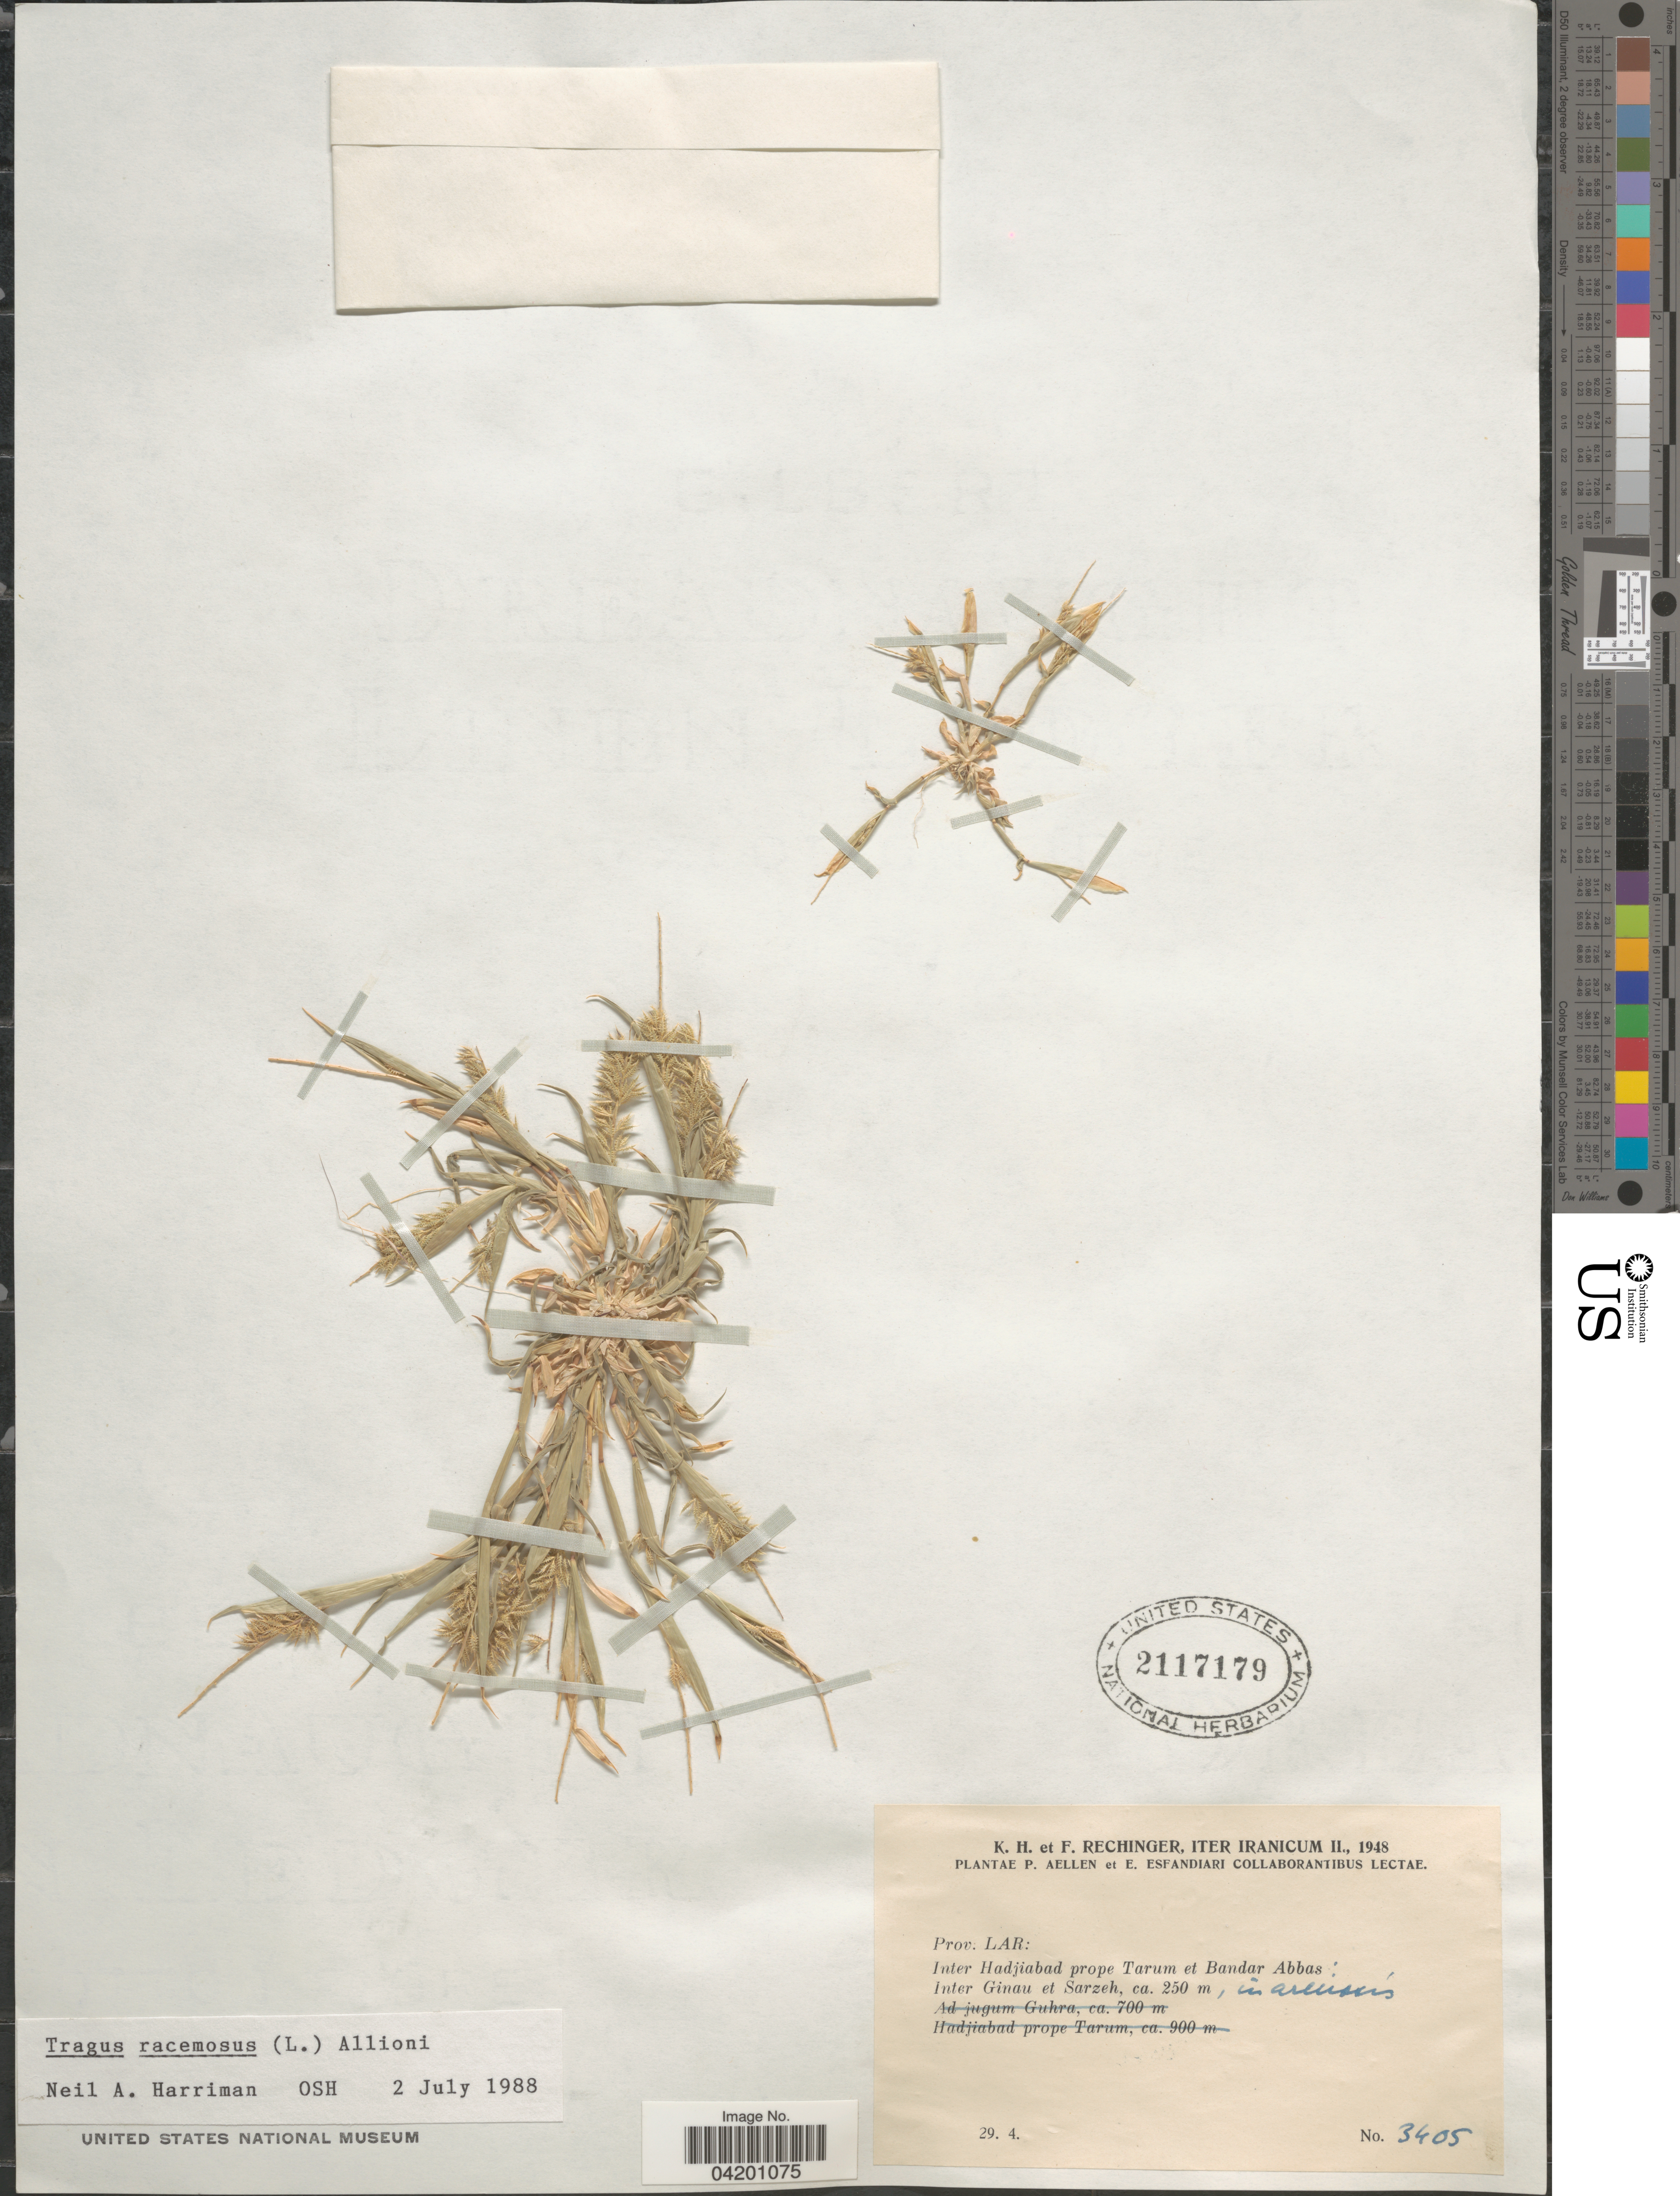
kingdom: Plantae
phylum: Tracheophyta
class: Liliopsida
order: Poales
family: Poaceae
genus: Tragus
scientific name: Tragus racemosus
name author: (L.) All.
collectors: K. H. Rechinger & F. Rechinger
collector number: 3405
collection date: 1948-04-29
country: Iran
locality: Iter Iranicum II., 1948. Prov. Lar: Inter Hadjiabad prope Tarum et Bandar Abbas. Inter Ginau et Sarzeh.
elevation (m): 250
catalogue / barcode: US 2117179